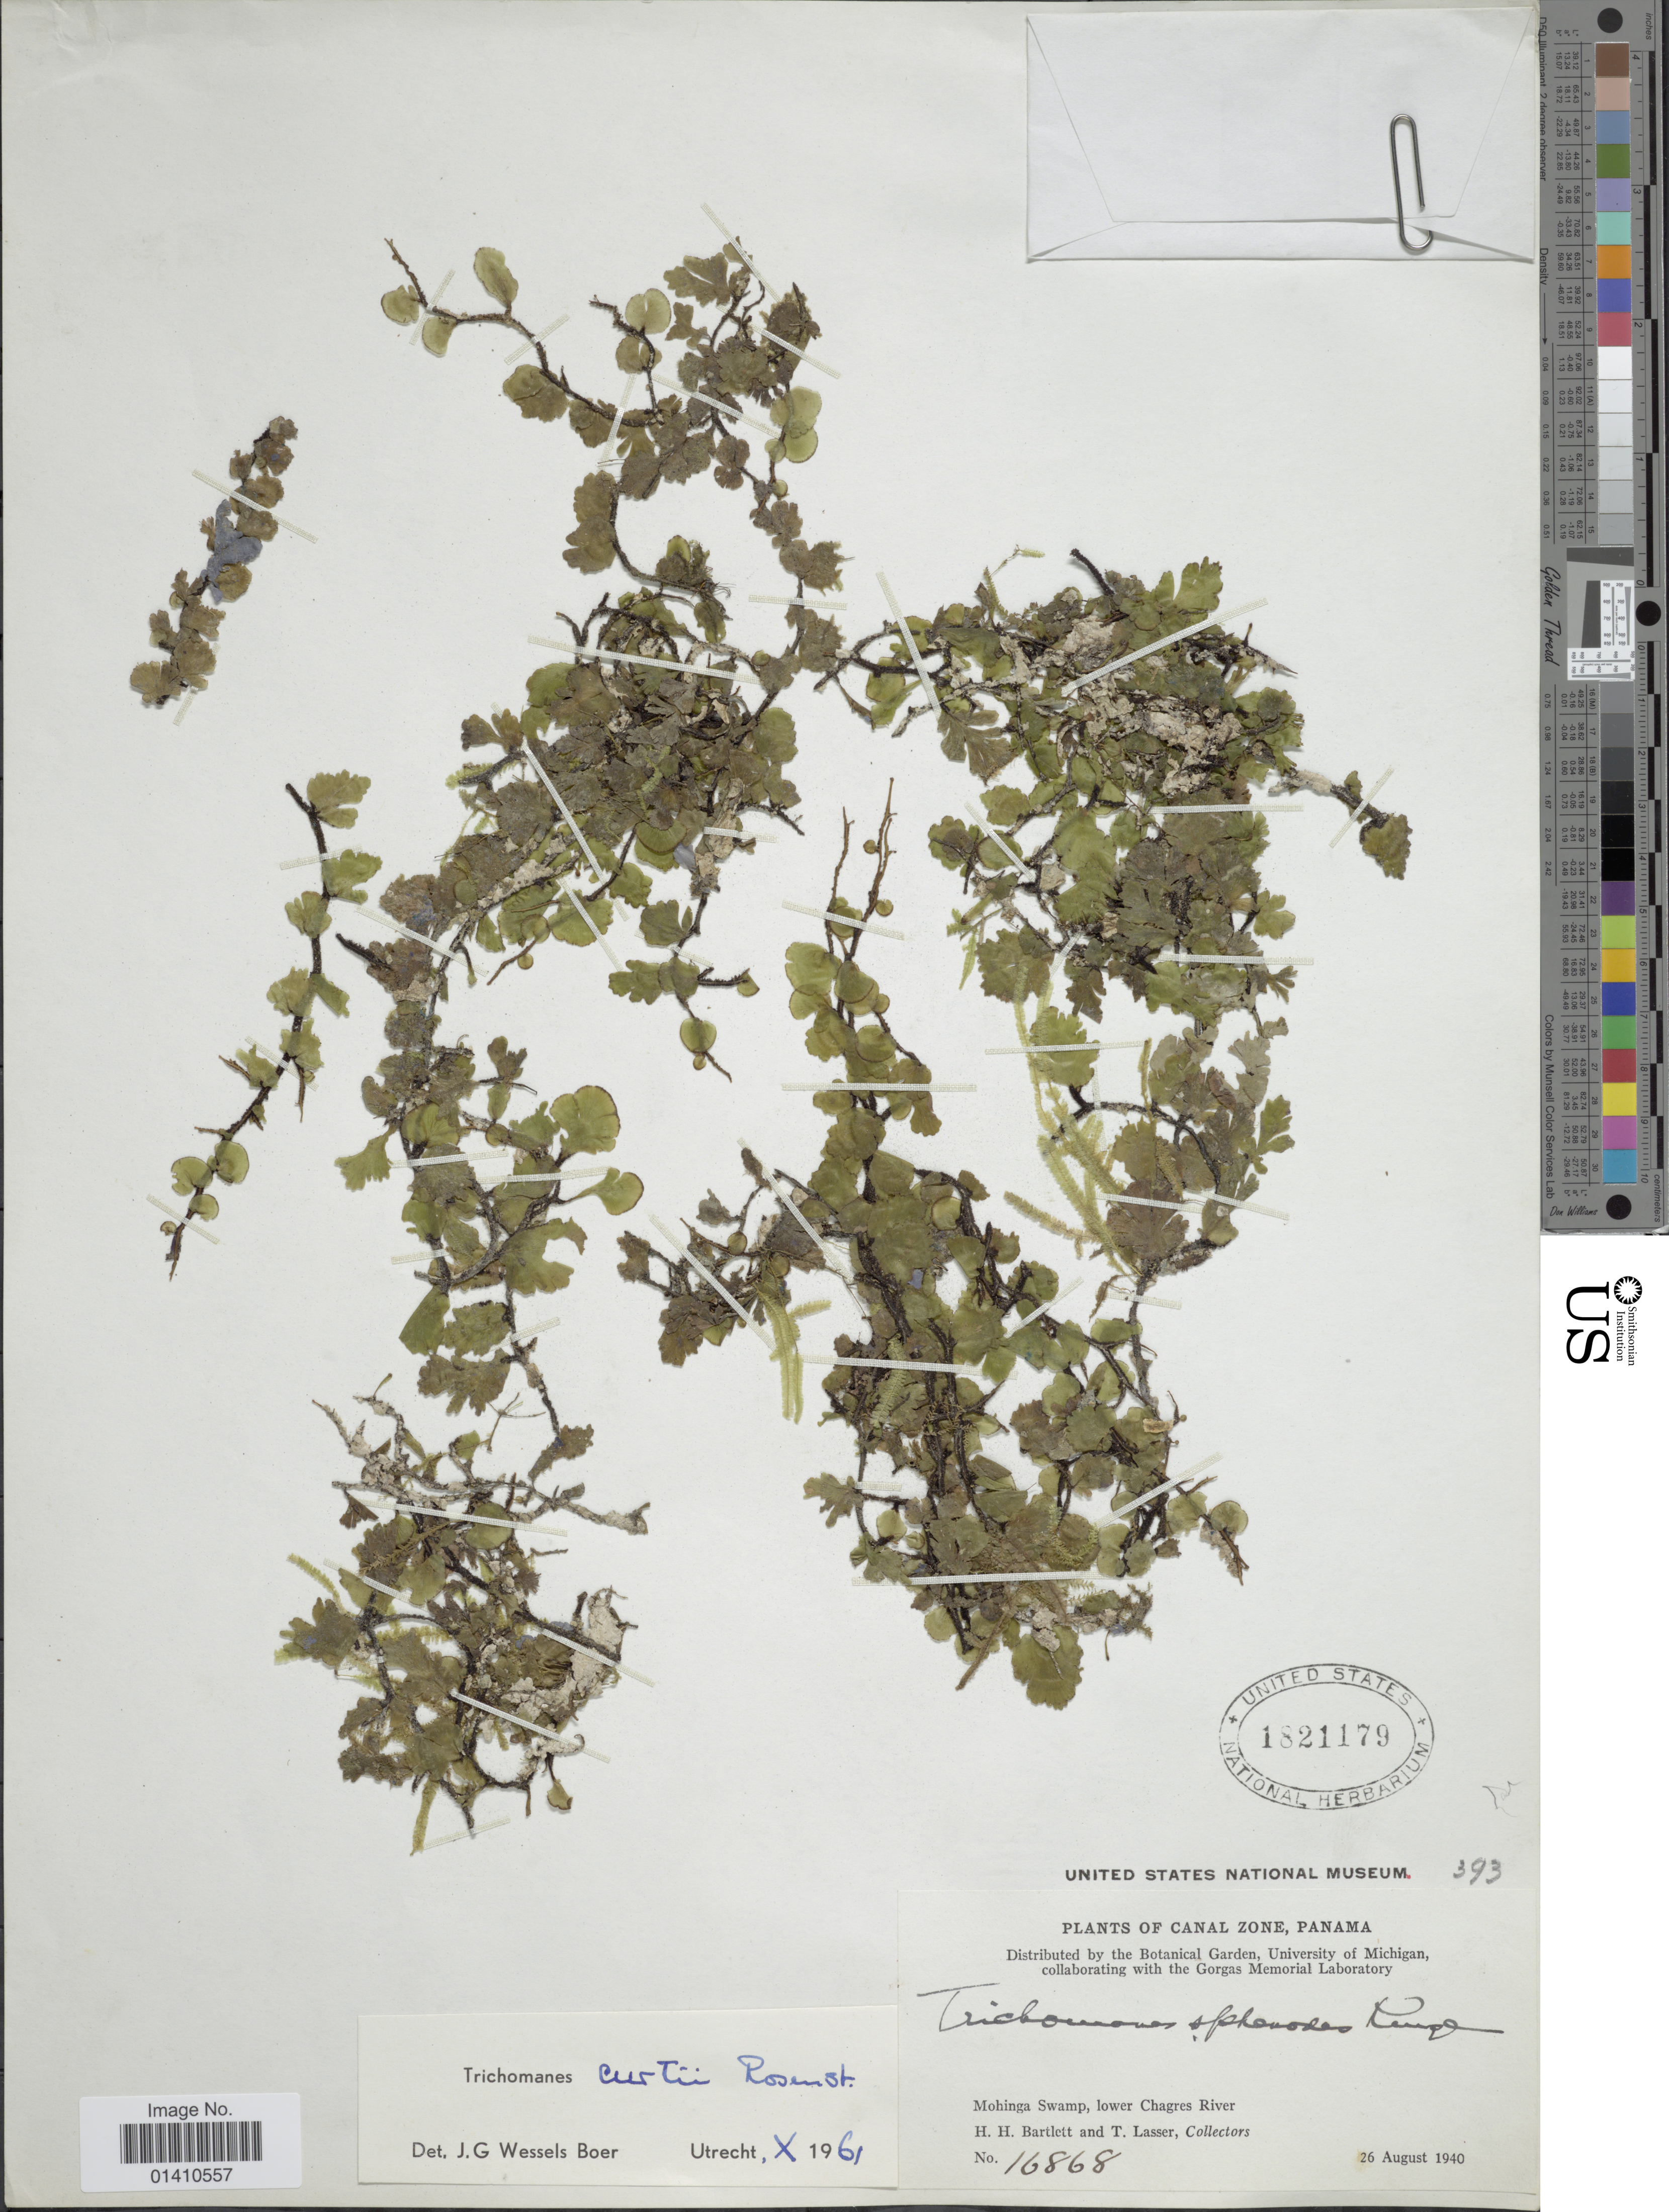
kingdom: Plantae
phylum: Tracheophyta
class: Polypodiopsida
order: Hymenophyllales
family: Hymenophyllaceae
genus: Didymoglossum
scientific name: Didymoglossum curtii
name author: (Rosenst.) Pic. Serm.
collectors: H. H. Bartlett & T. Lasser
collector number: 16868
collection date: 1940-08-26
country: Panama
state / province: Colón / Panamá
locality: Mohinga Swamp, lower Chagres River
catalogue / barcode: US 1821179